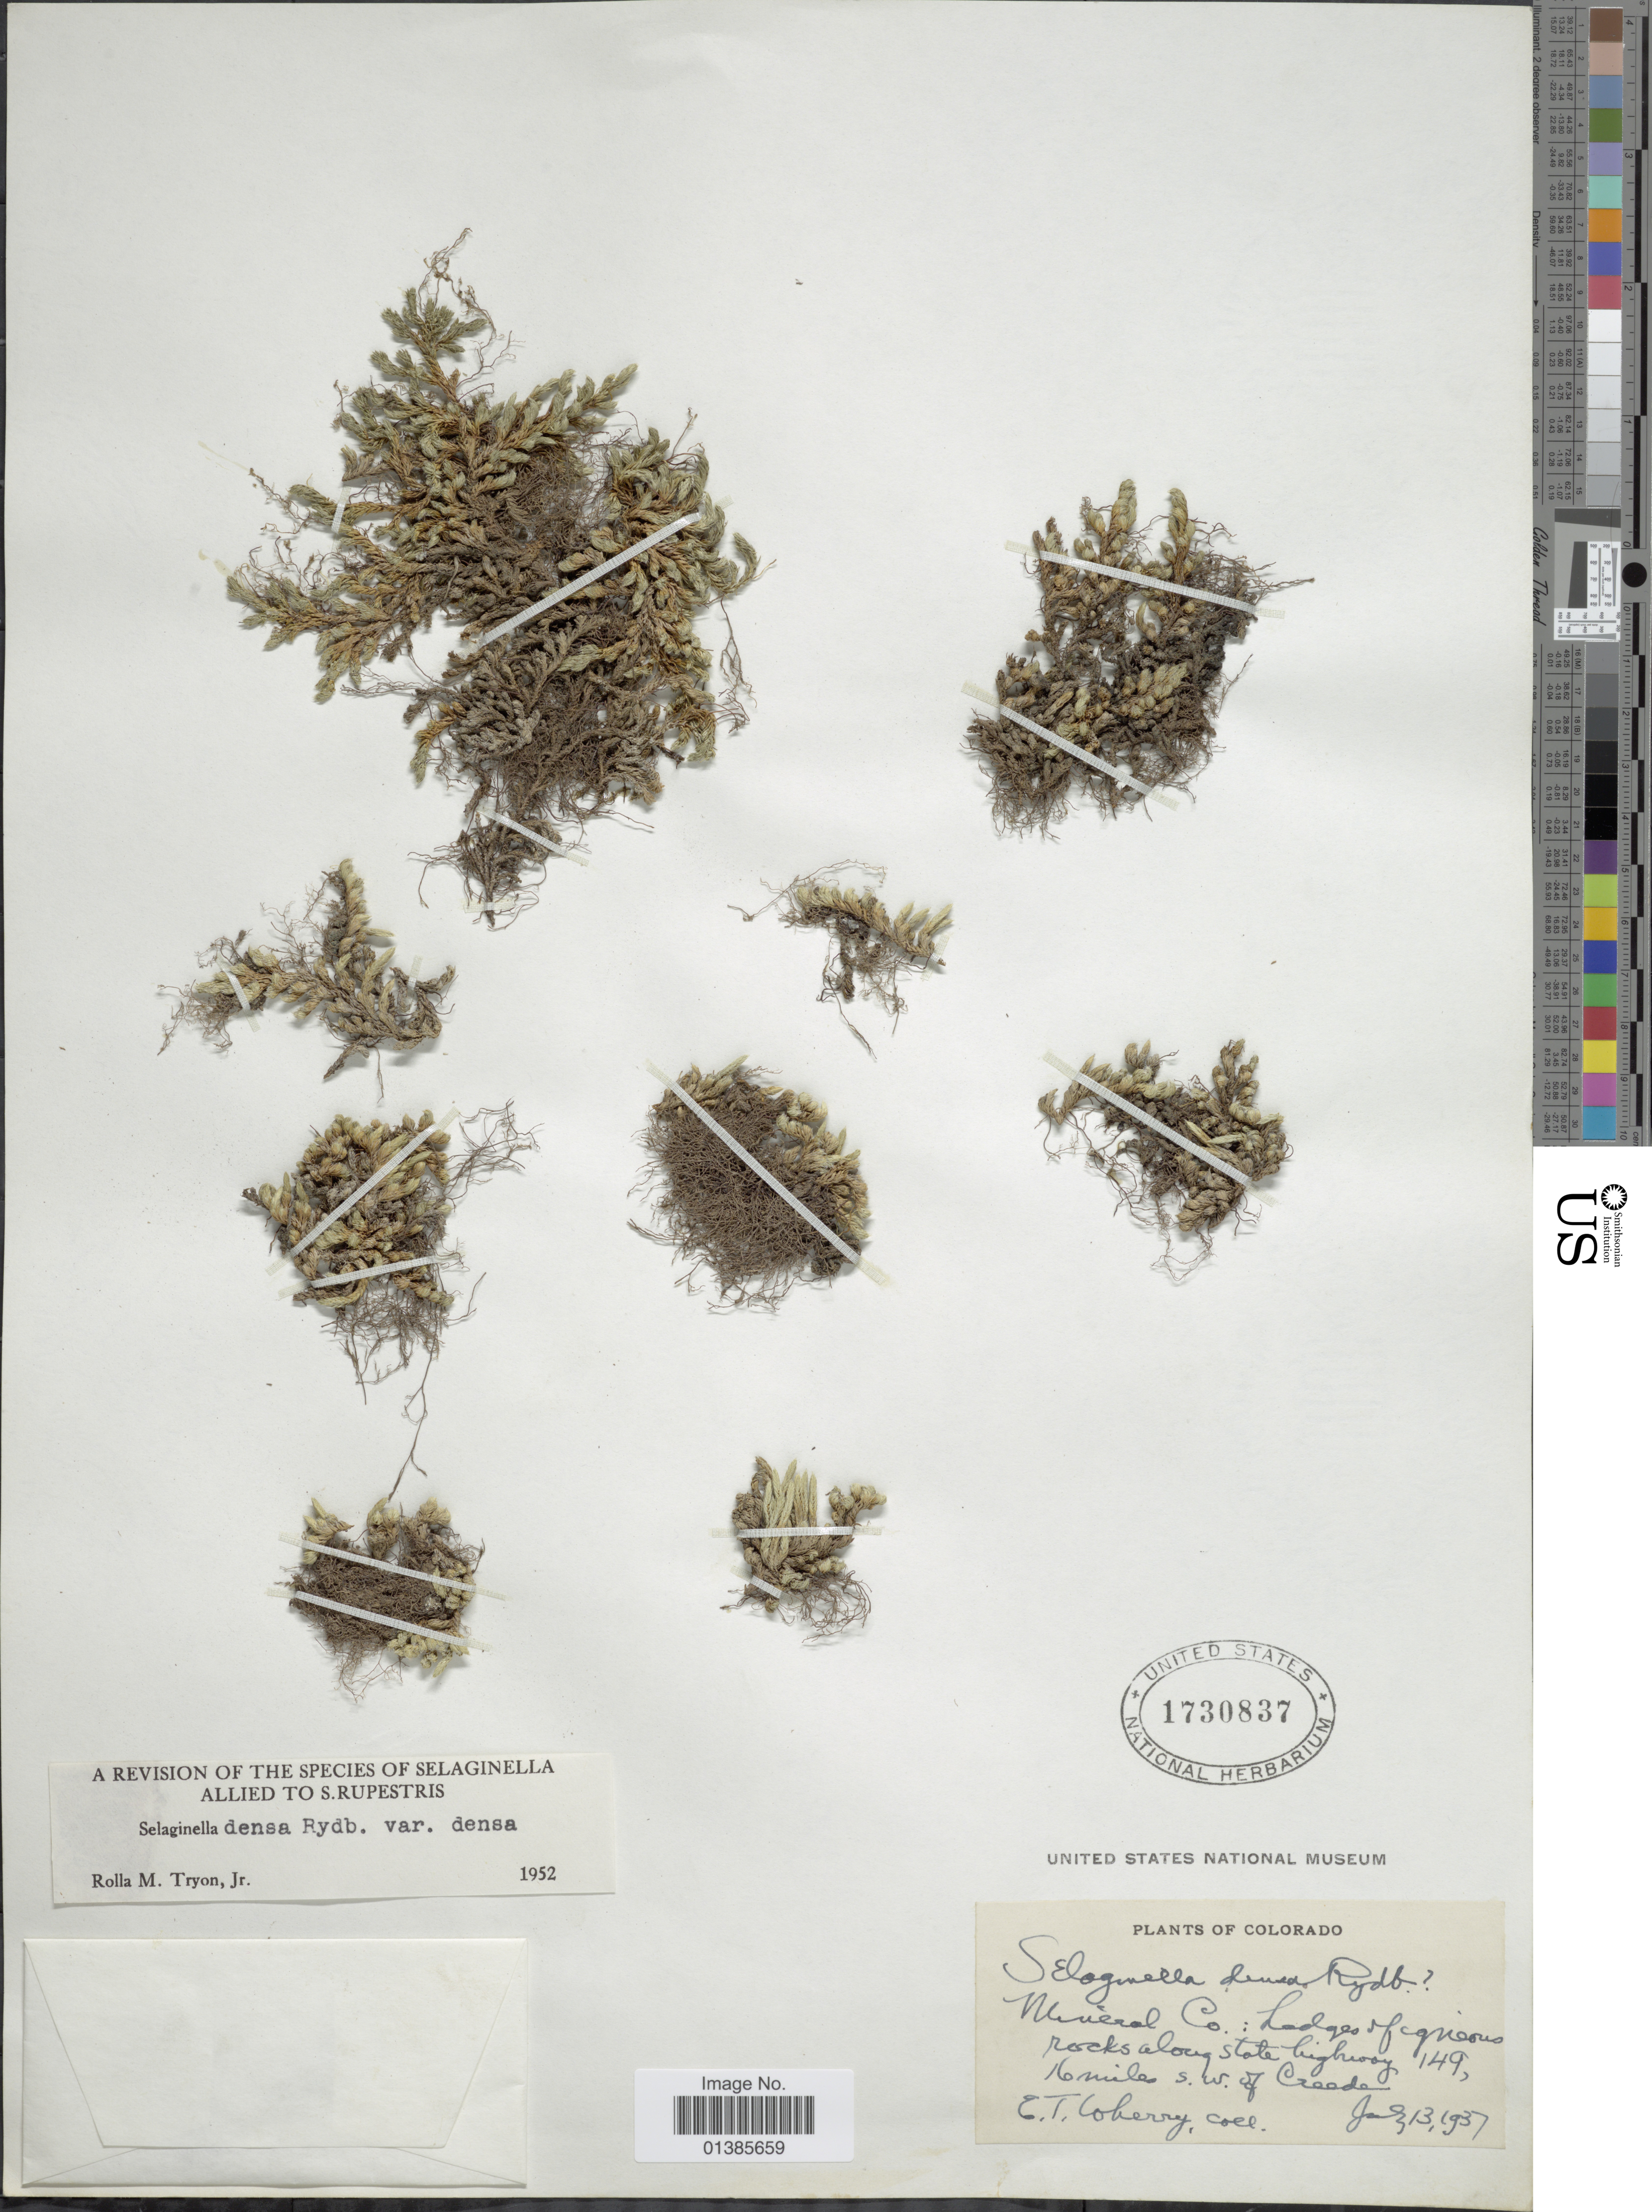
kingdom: Plantae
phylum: Tracheophyta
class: Lycopodiopsida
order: Selaginellales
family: Selaginellaceae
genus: Selaginella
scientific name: Selaginella densa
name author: Rydb.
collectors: E. T. Wherry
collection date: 1937-01-13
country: United States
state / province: Colorado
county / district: Mineral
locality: Mineral Co.: Lodges of igneous rocks along state highway 149, 16 miles s.w. of Creede.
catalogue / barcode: US 1730837